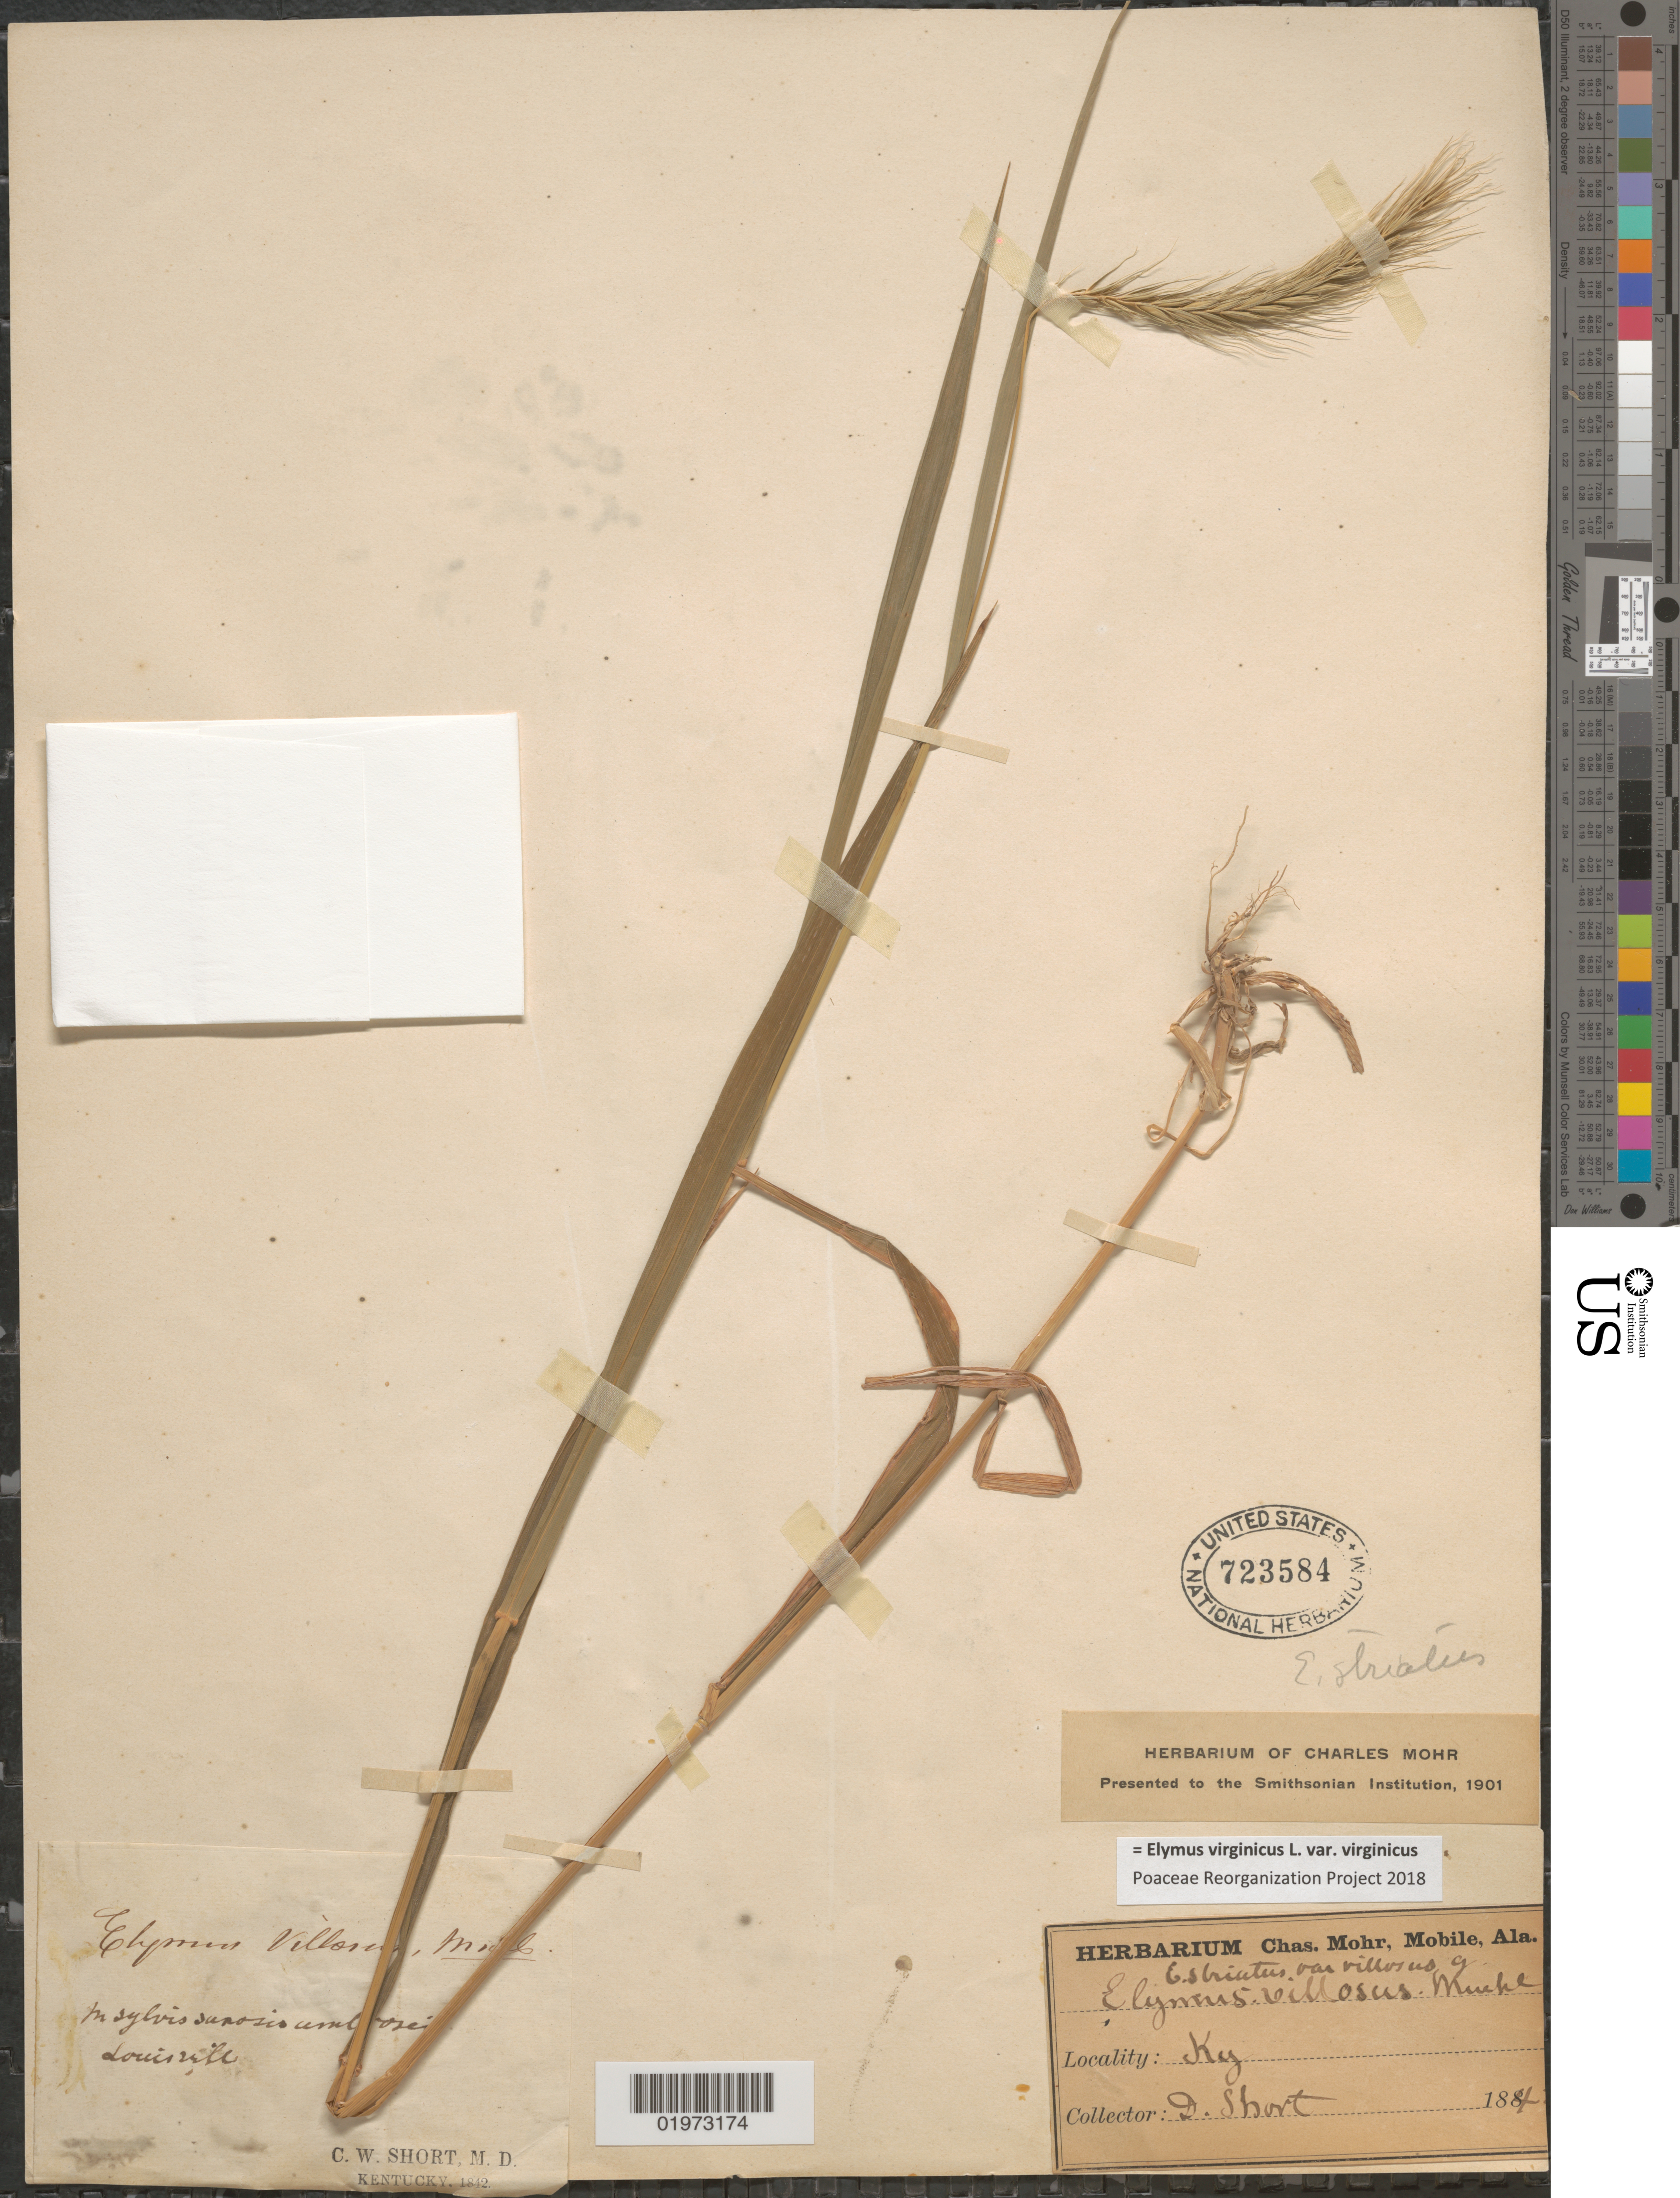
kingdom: Plantae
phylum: Tracheophyta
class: Liliopsida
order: Poales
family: Poaceae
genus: Elymus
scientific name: Elymus virginicus var. virginicus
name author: L.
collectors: C. W. Short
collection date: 1884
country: United States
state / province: Kentucky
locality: In sylvis Louisville.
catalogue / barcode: US 723584